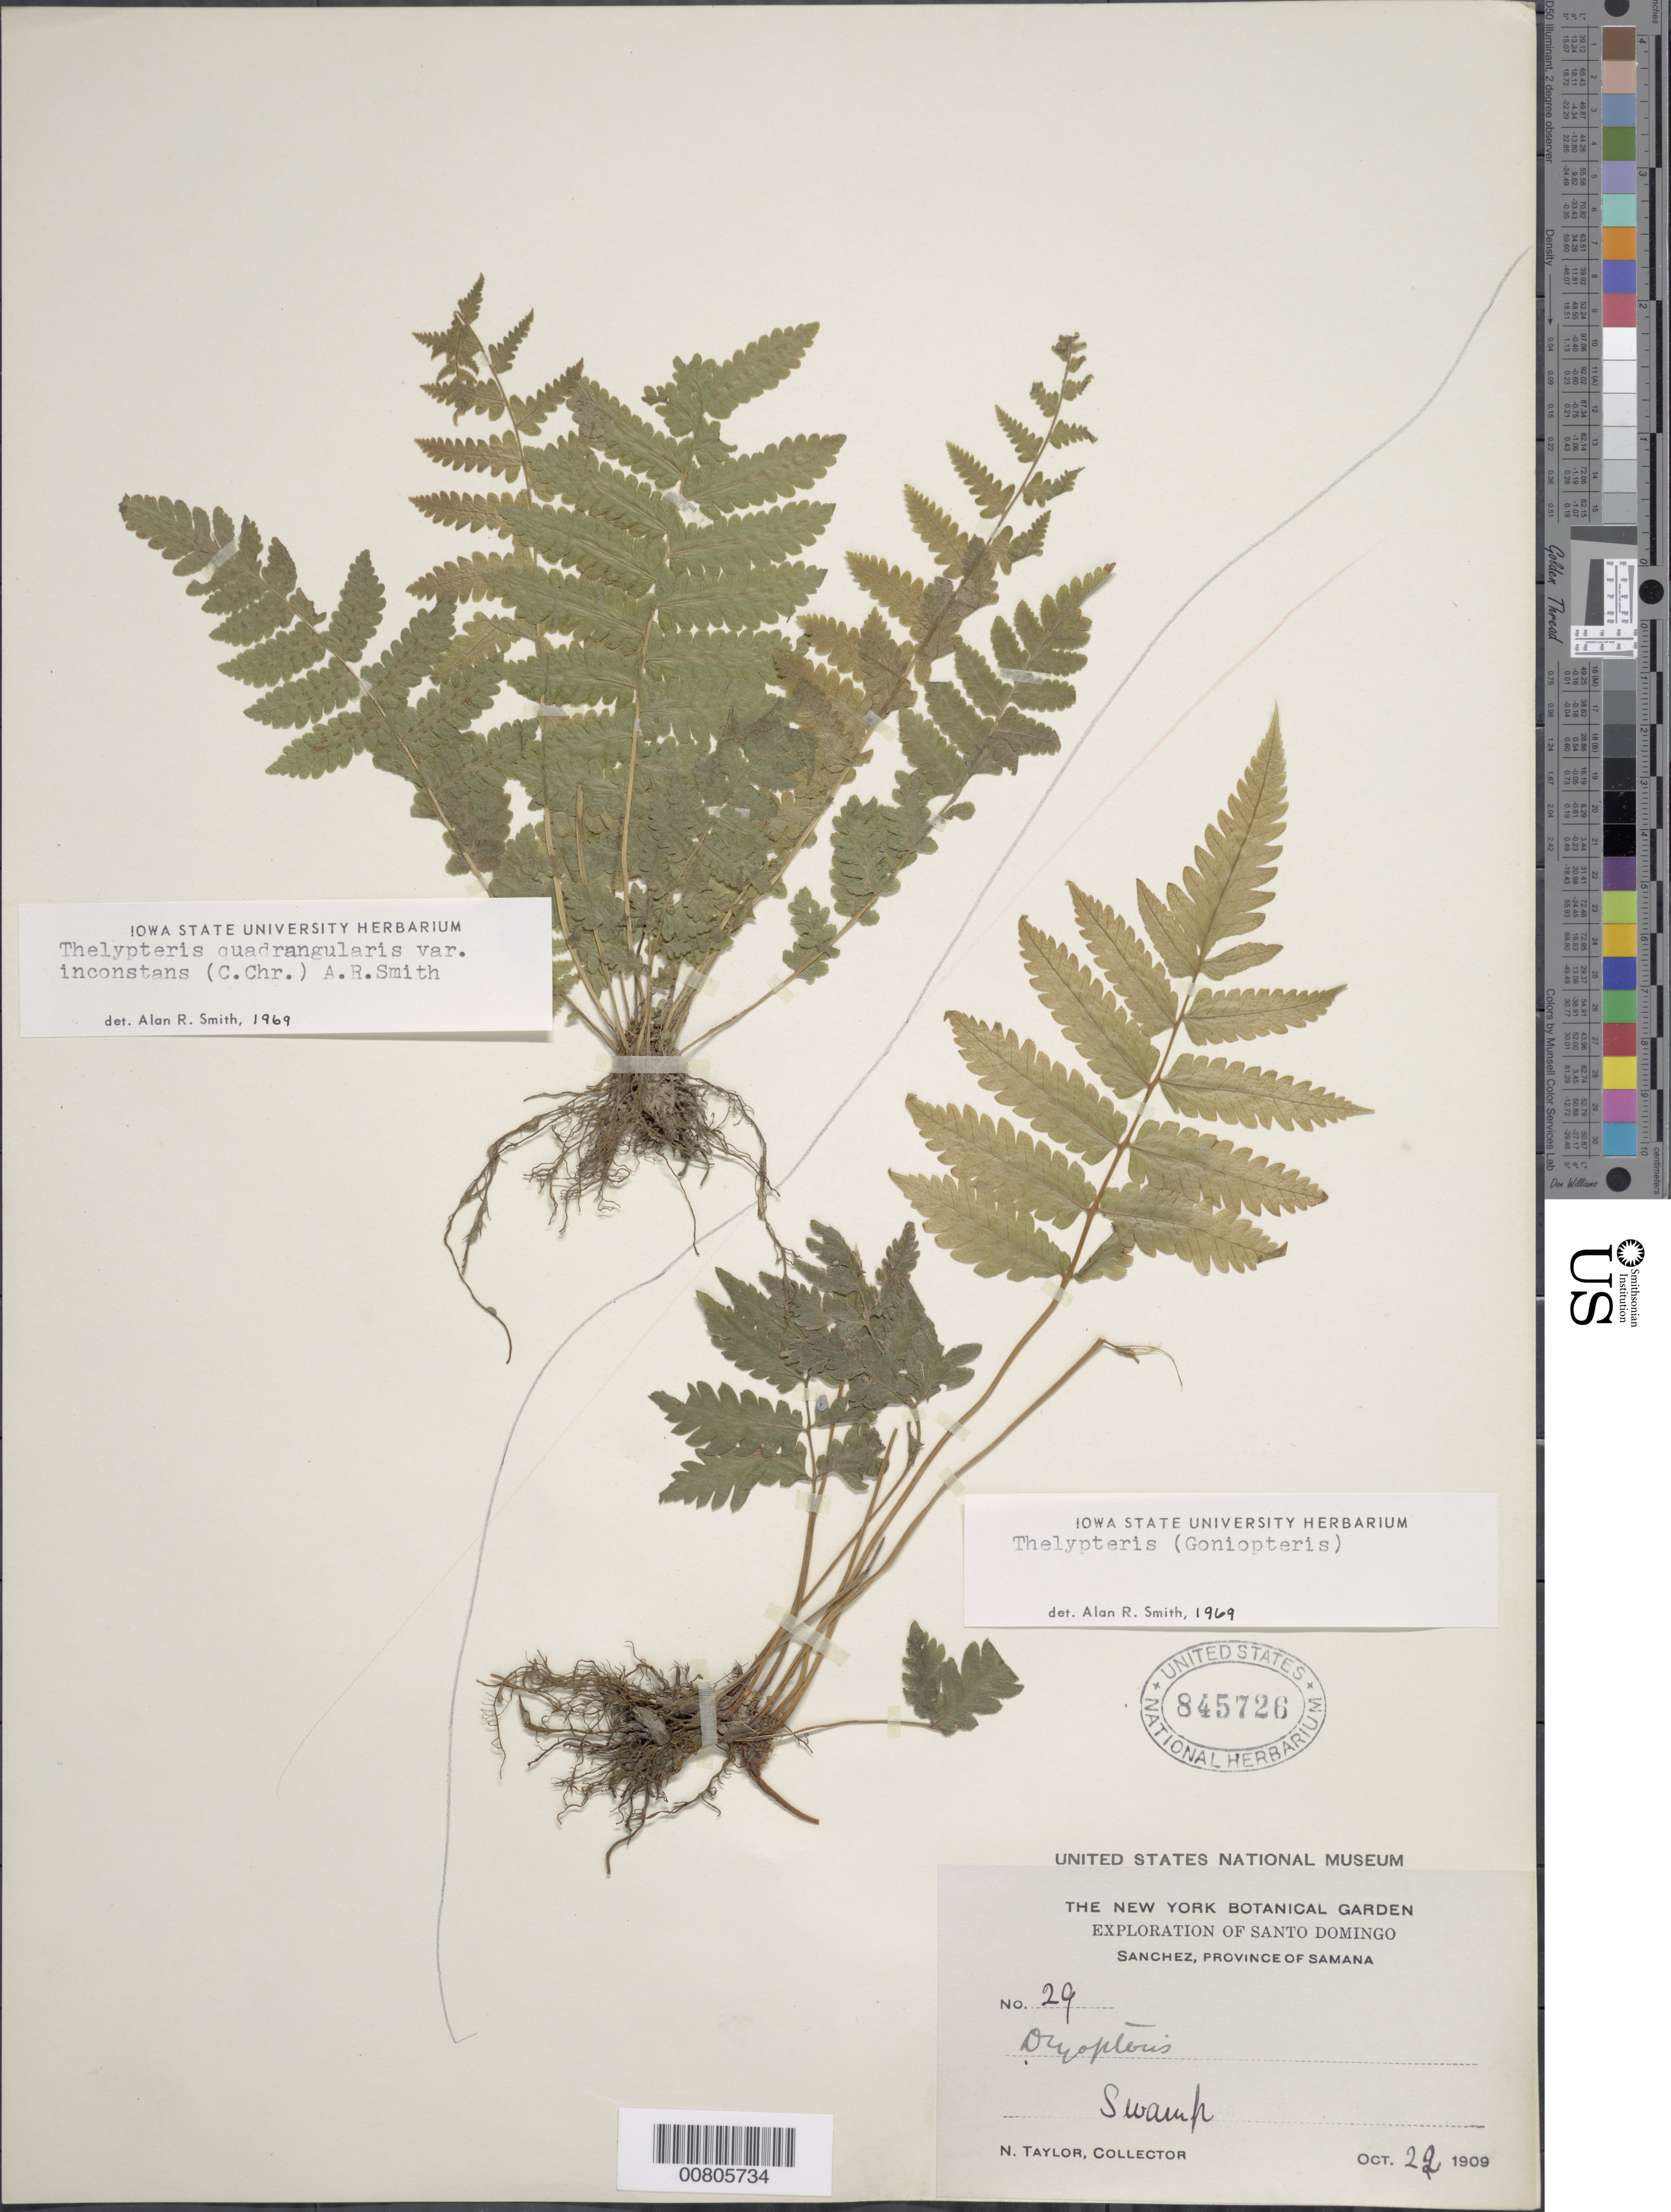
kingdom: Plantae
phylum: Tracheophyta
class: Polypodiopsida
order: Polypodiales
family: Thelypteridaceae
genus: Christella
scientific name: Christella hispidula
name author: (Decne.) Holttum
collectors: N. Taylor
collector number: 29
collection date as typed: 22 Oct 1909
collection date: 1909-10-22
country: Dominican Republic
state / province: Samana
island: Hispaniola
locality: Sanchez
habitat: Swamp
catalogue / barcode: US 845726